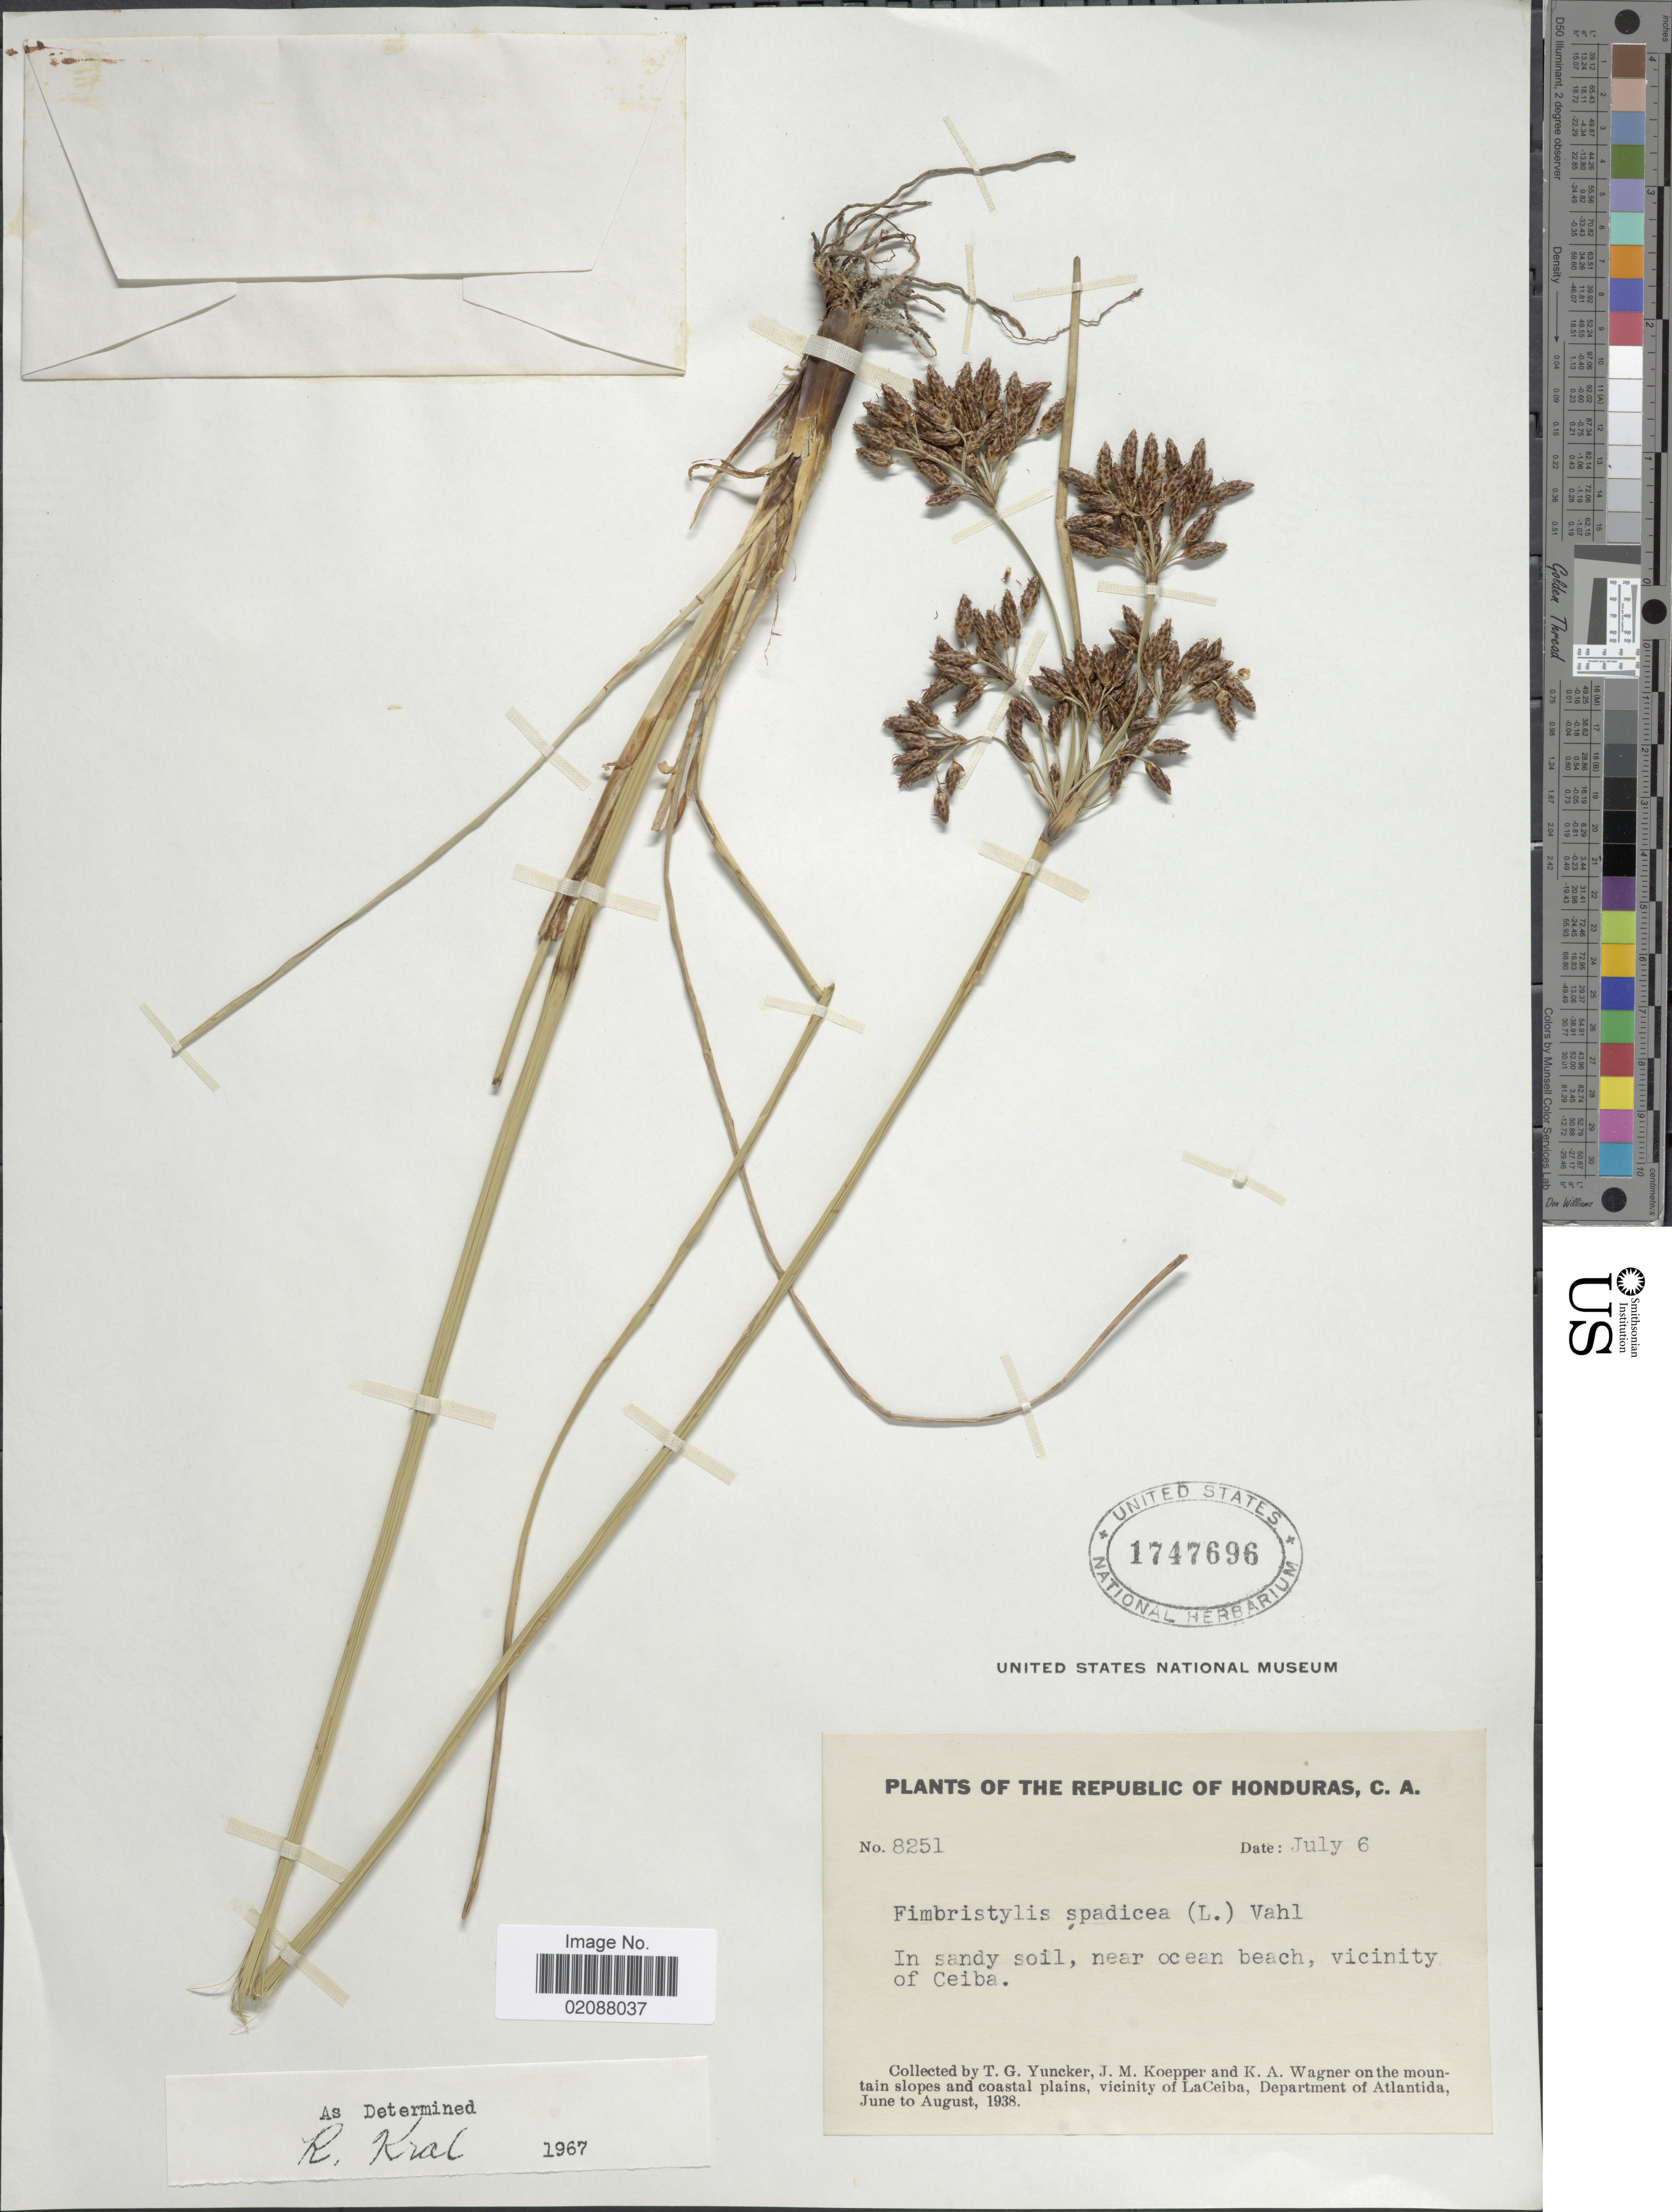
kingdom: Plantae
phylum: Tracheophyta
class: Liliopsida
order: Poales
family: Cyperaceae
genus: Fimbristylis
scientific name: Fimbristylis spadicea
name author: (L.) Vahl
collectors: T. G. Yuncker, J. M. Koepper & K. A. Wagner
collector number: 8251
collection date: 1938-07-06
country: Honduras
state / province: Atlántida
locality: In sandy soil, near ocean beach, vicinity of Ceiba, on the mountain slopes and coastal plains, vicinity of LaCeiba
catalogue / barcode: US 1747696